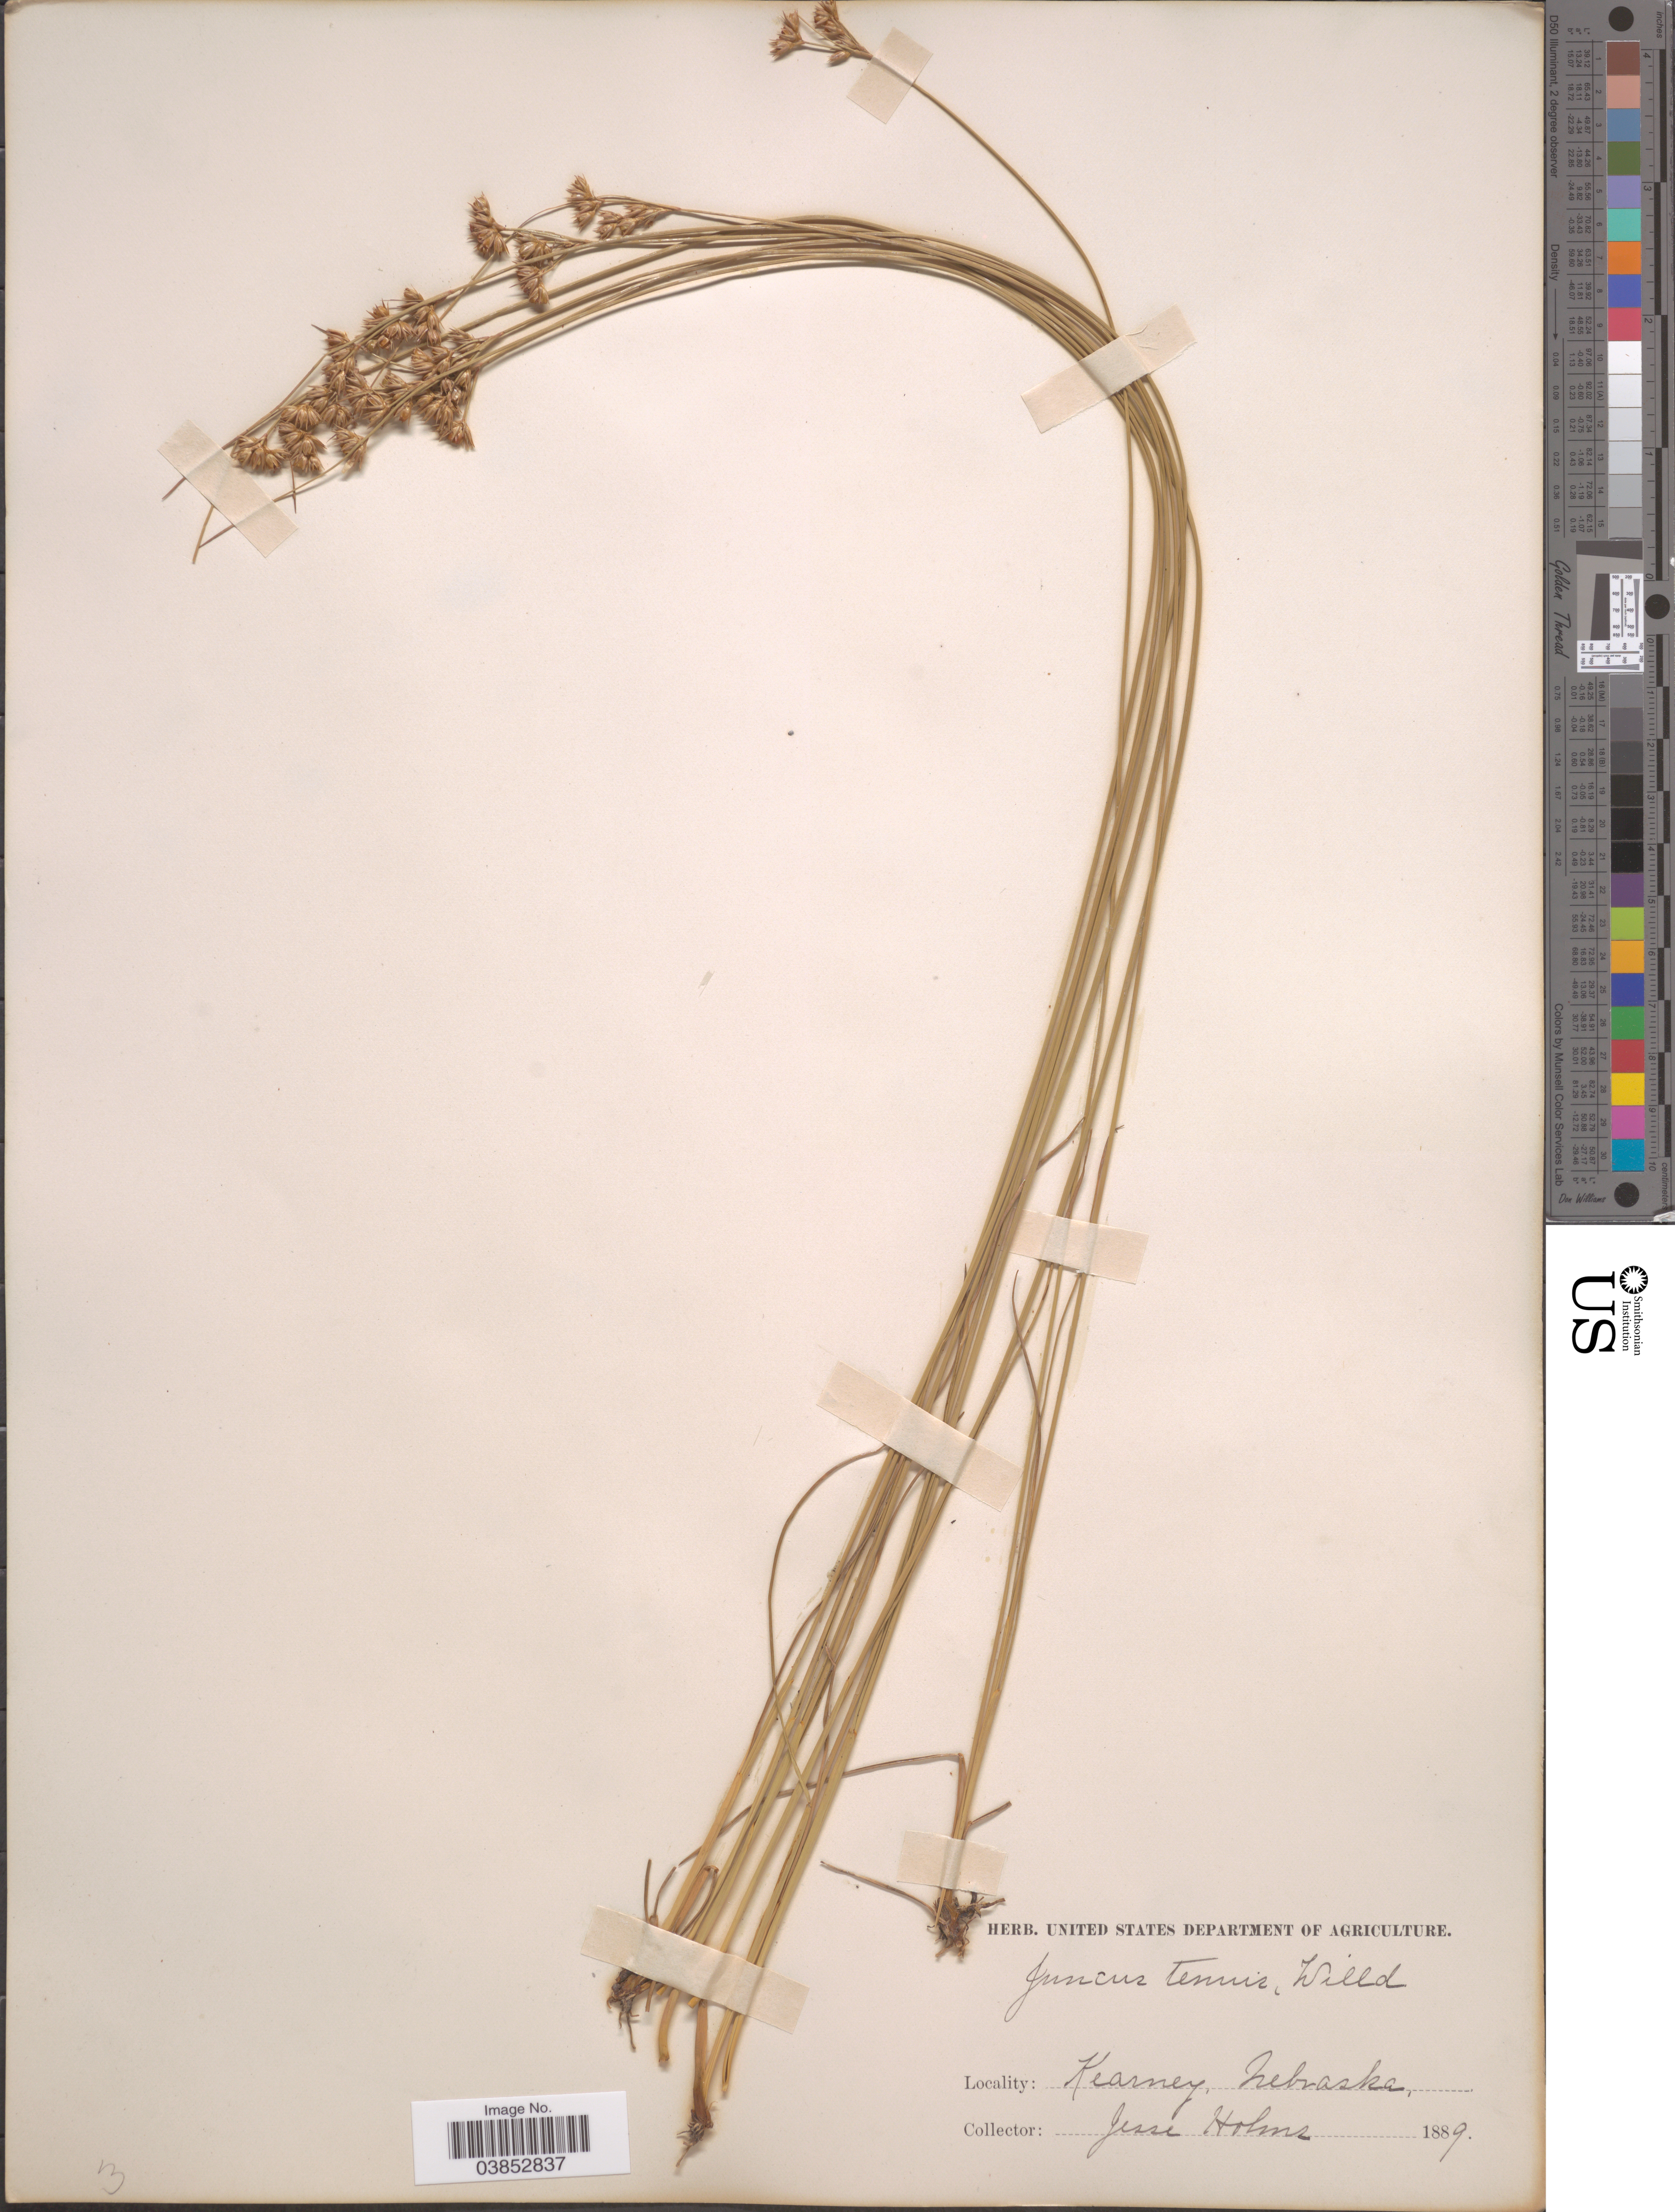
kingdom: Plantae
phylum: Tracheophyta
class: Liliopsida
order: Poales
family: Juncaceae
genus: Juncus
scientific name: Juncus dudleyi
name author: Wiegand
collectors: J. H. Holms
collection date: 1889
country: United States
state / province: Nebraska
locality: Kearney.